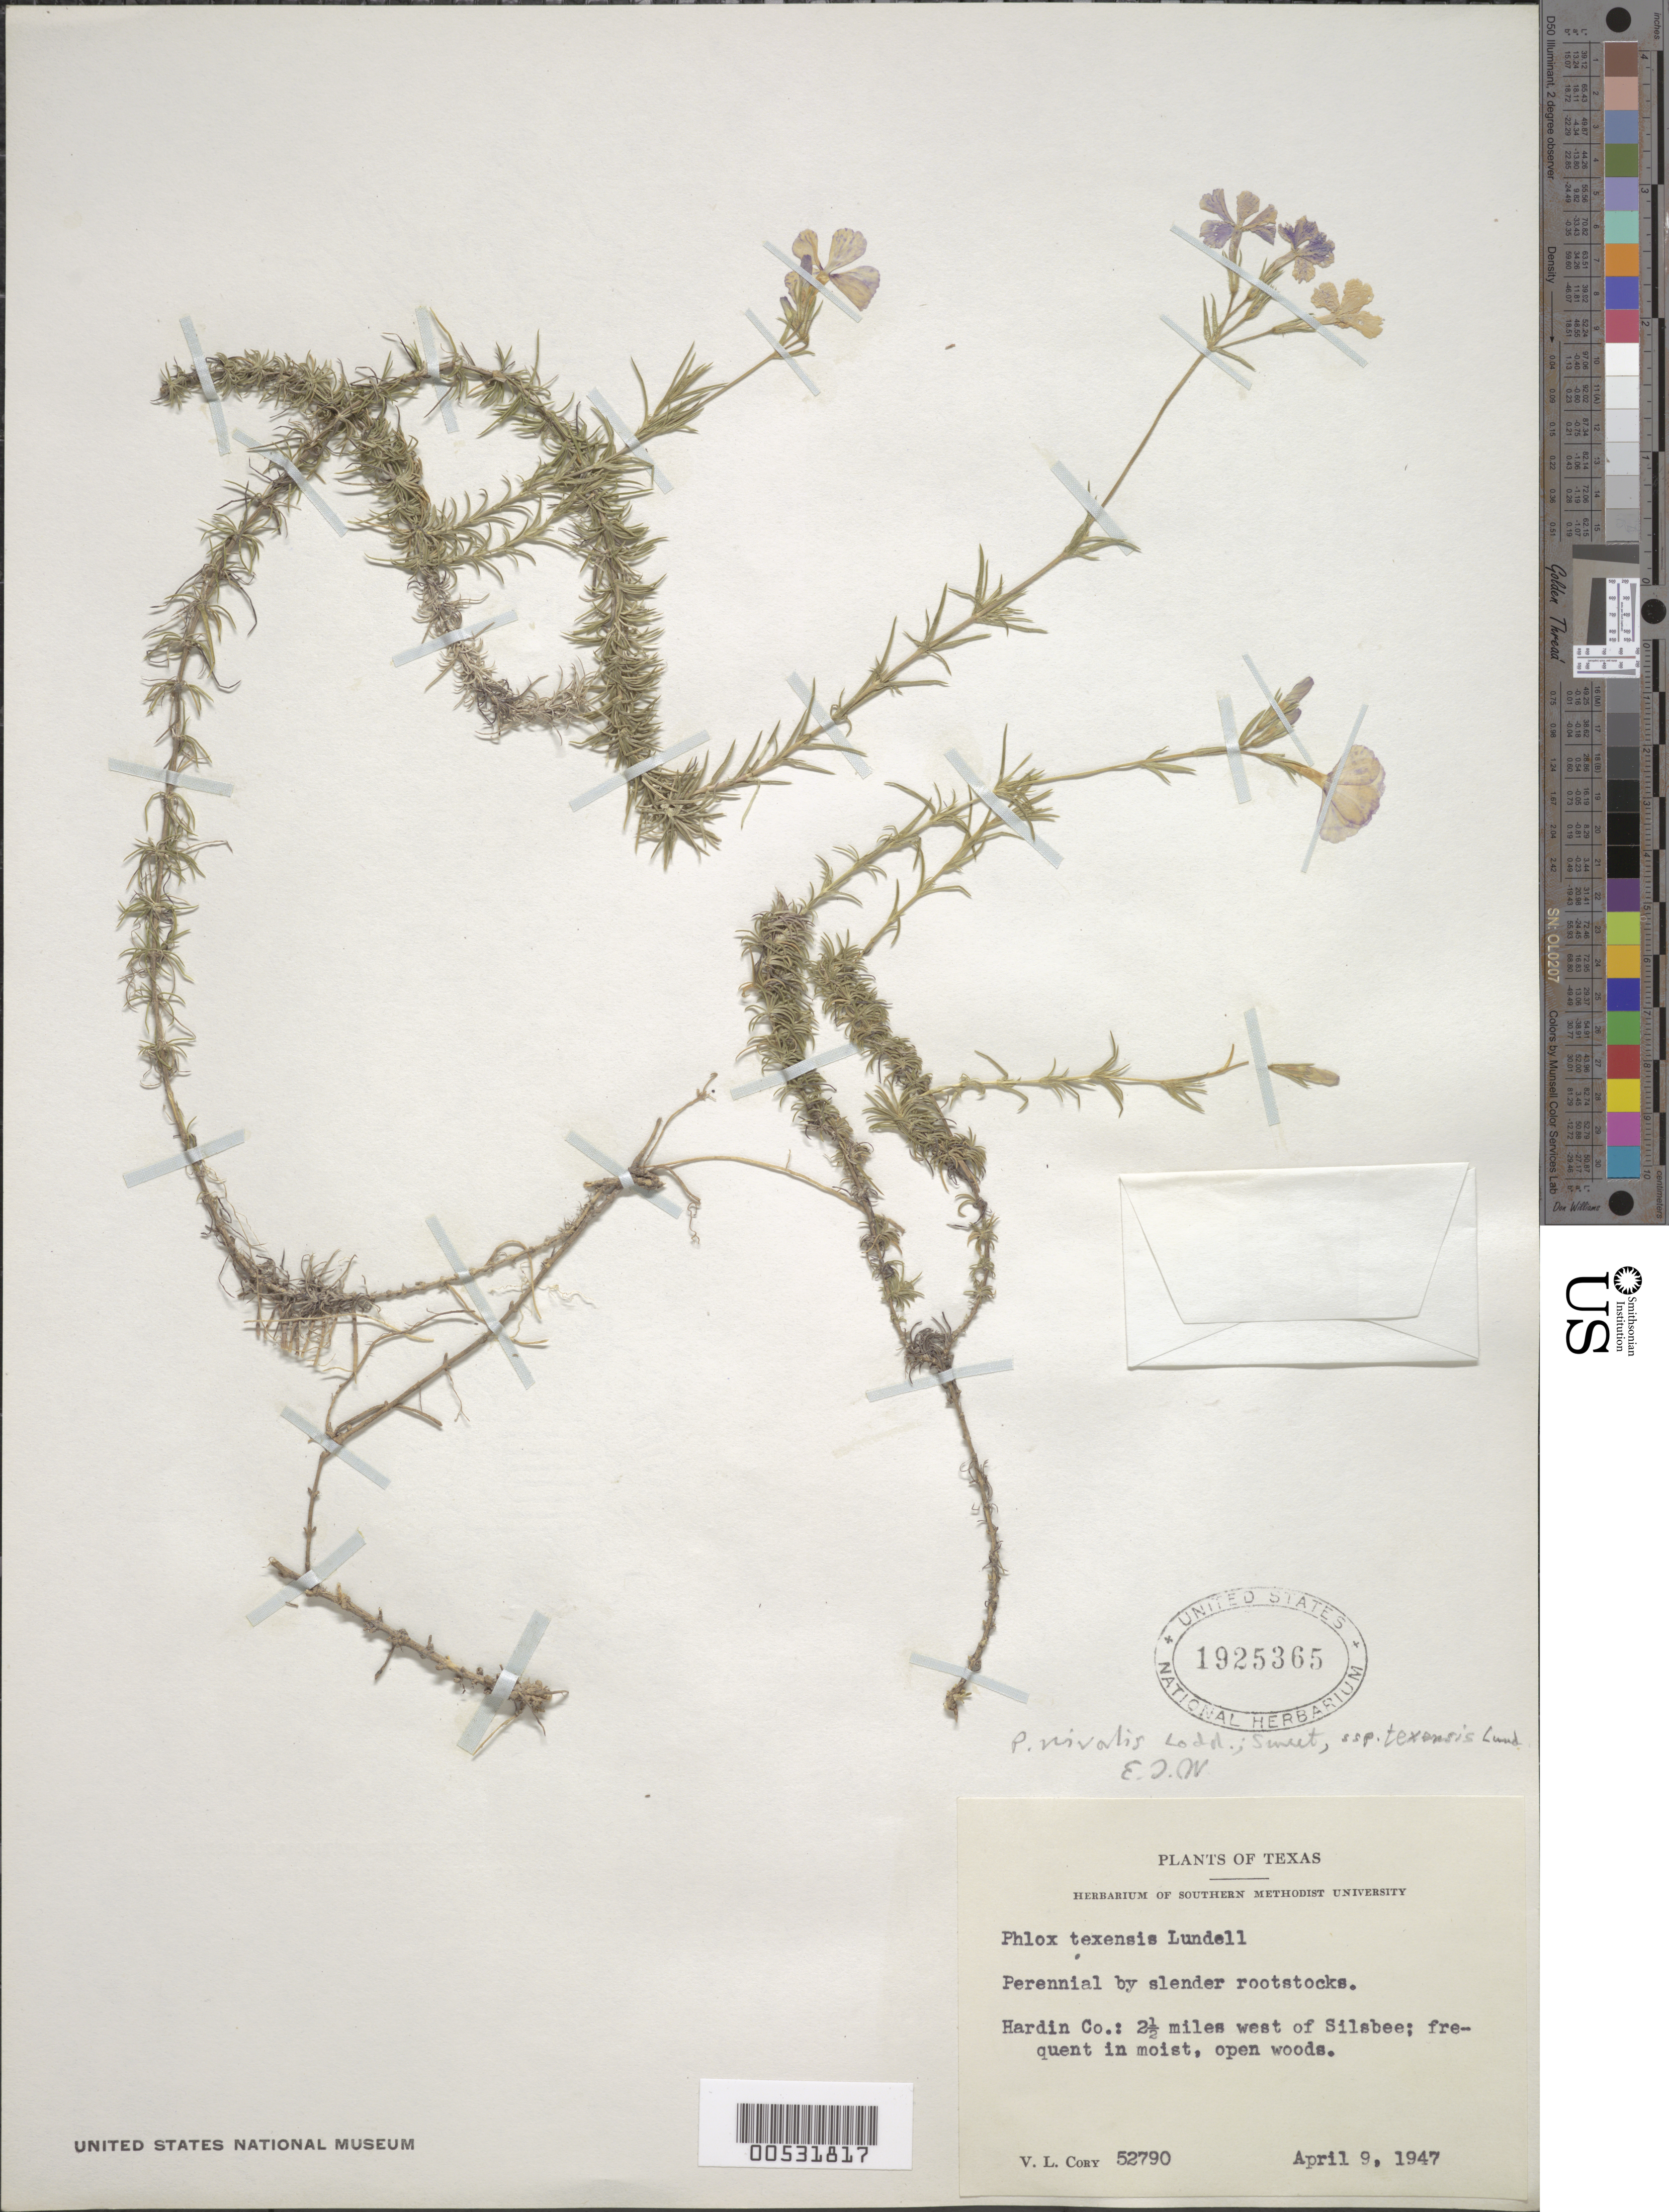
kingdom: Plantae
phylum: Tracheophyta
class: Magnoliopsida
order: Ericales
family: Polemoniaceae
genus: Phlox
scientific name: Phlox nivalis subsp. texensis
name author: Sweet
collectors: V. Cory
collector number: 52790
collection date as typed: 09 Apr 1947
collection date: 1947-04-09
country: United States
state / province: Texas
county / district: Hardin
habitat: Frequent in moist, open woods.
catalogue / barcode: US 1925365